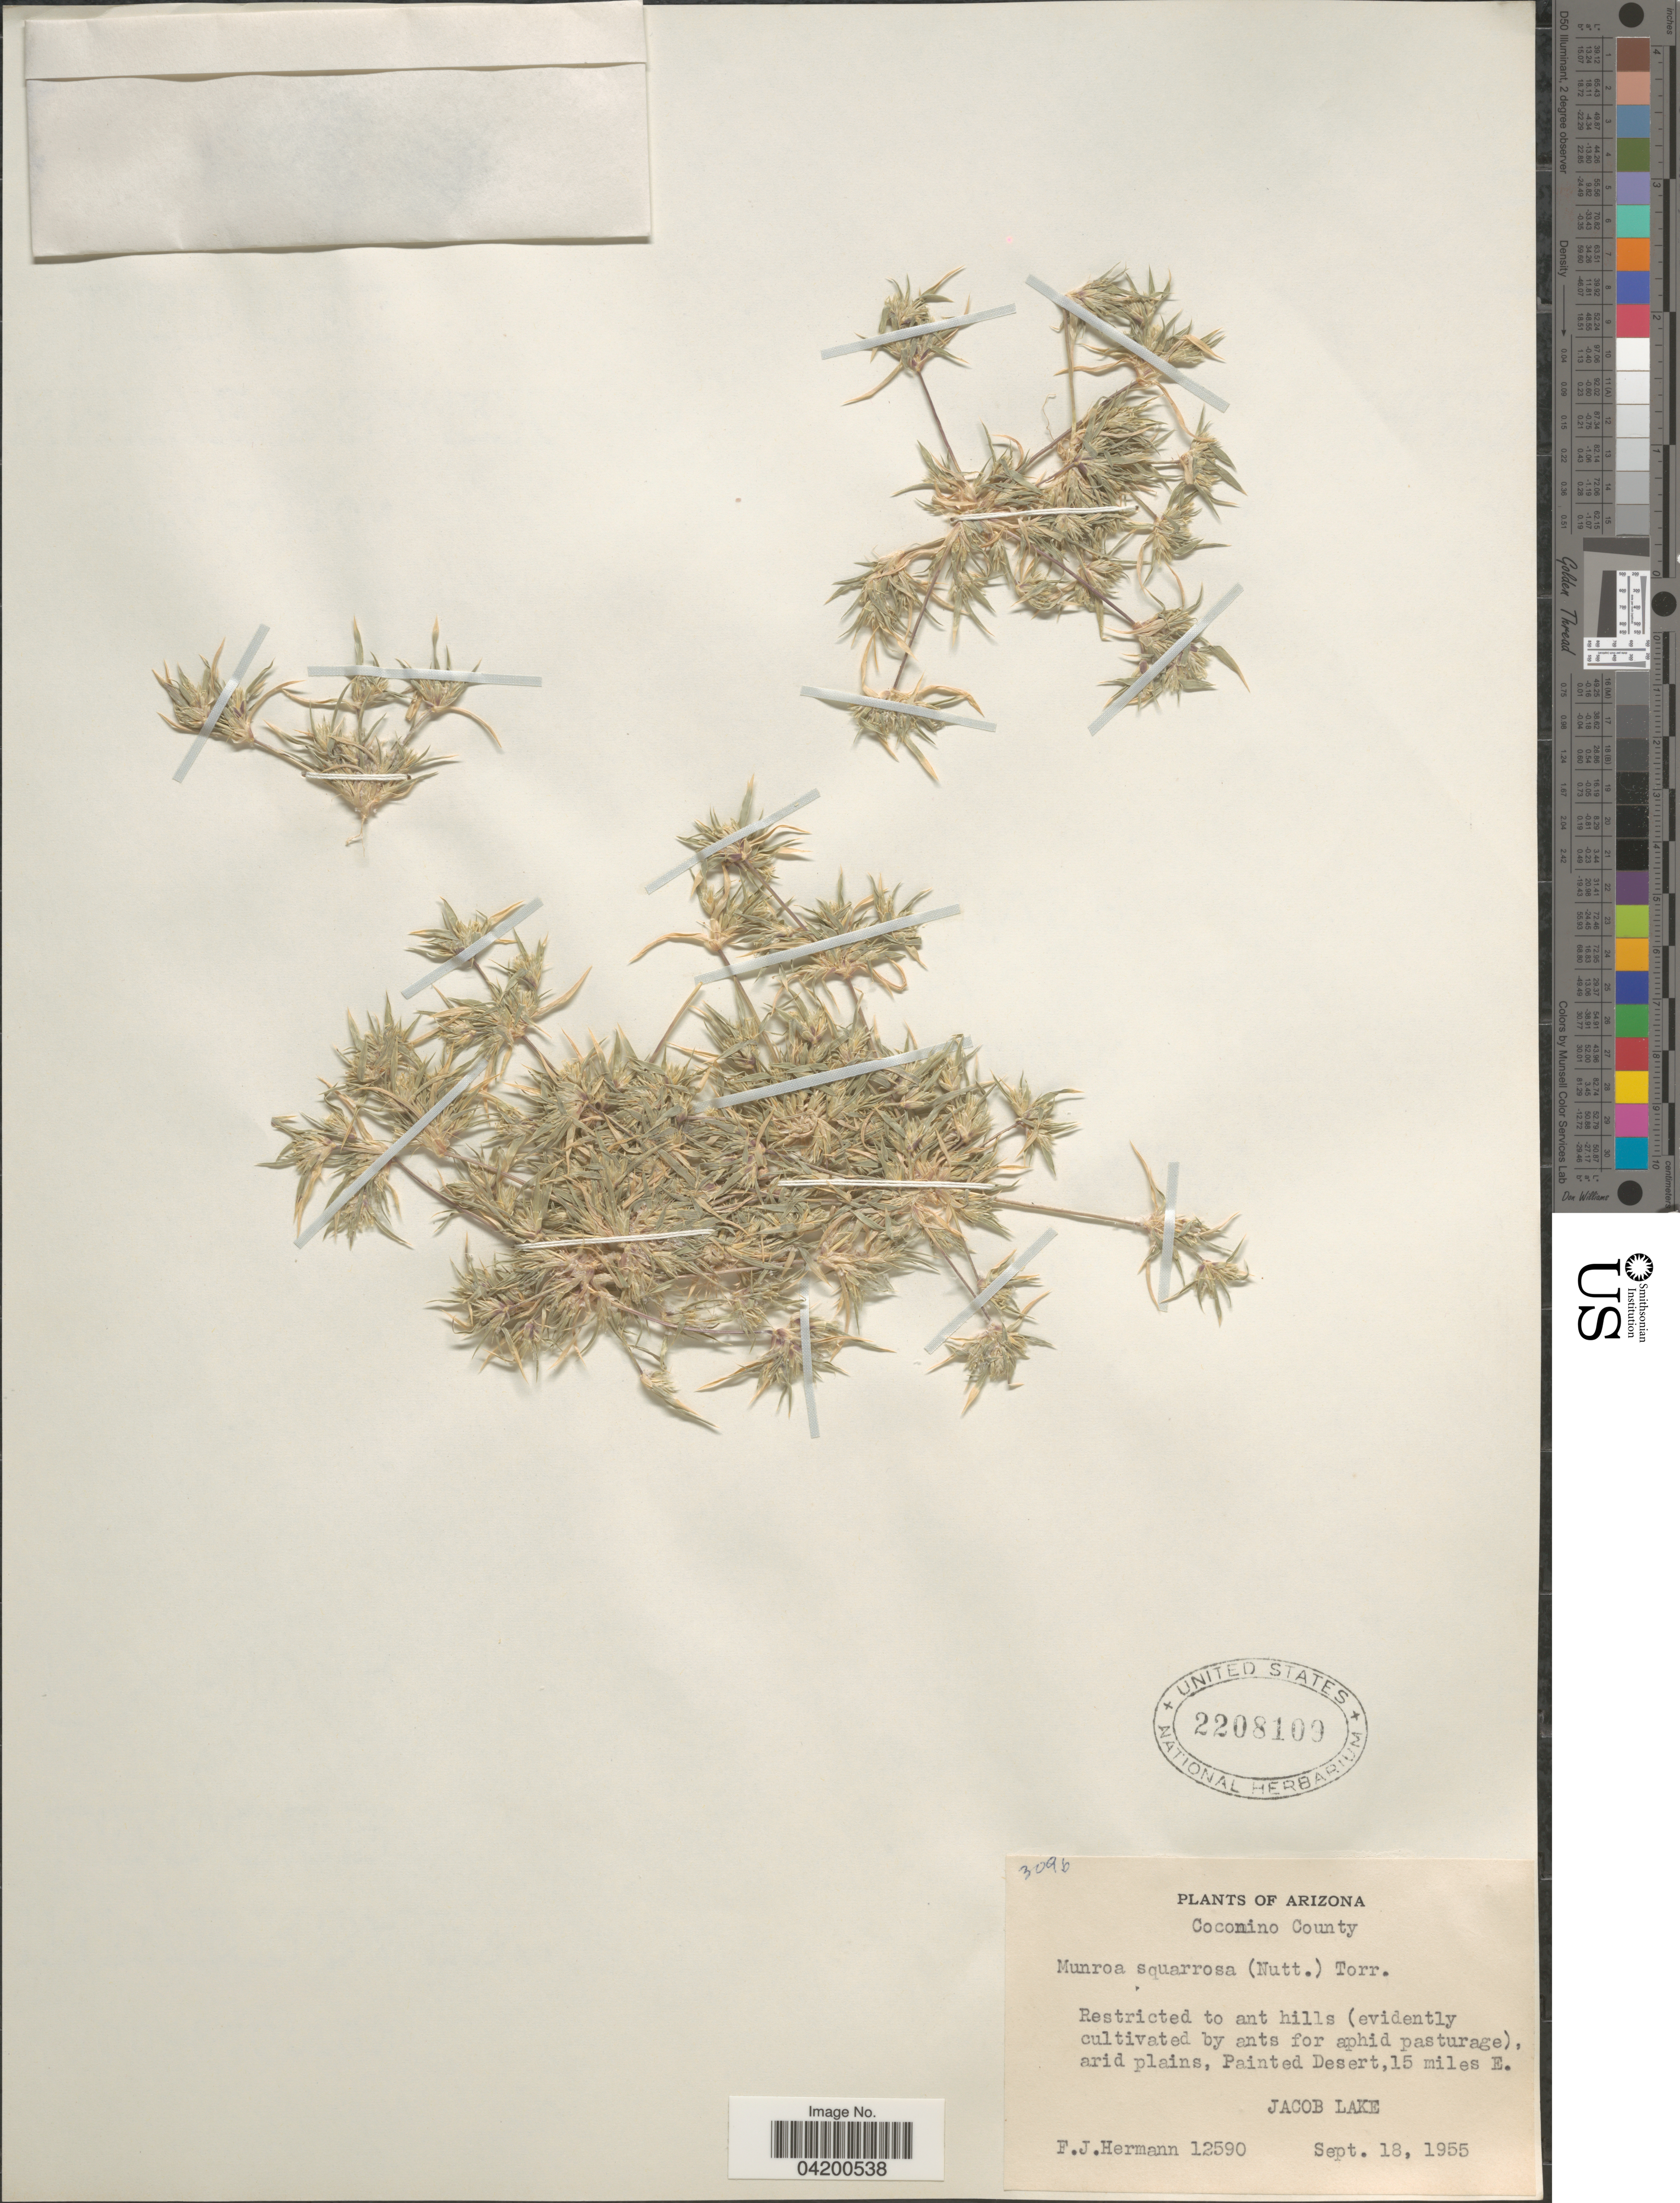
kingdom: Plantae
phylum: Tracheophyta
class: Liliopsida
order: Poales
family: Poaceae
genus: Munroa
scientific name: Munroa squarrosa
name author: (Nutt.) Torr.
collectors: F. J. Hermann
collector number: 12590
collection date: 1955-09-18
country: United States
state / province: Arizona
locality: Coconino County. Painted Desert, 15 miles E. Jacob Lake.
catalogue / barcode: US 2208109